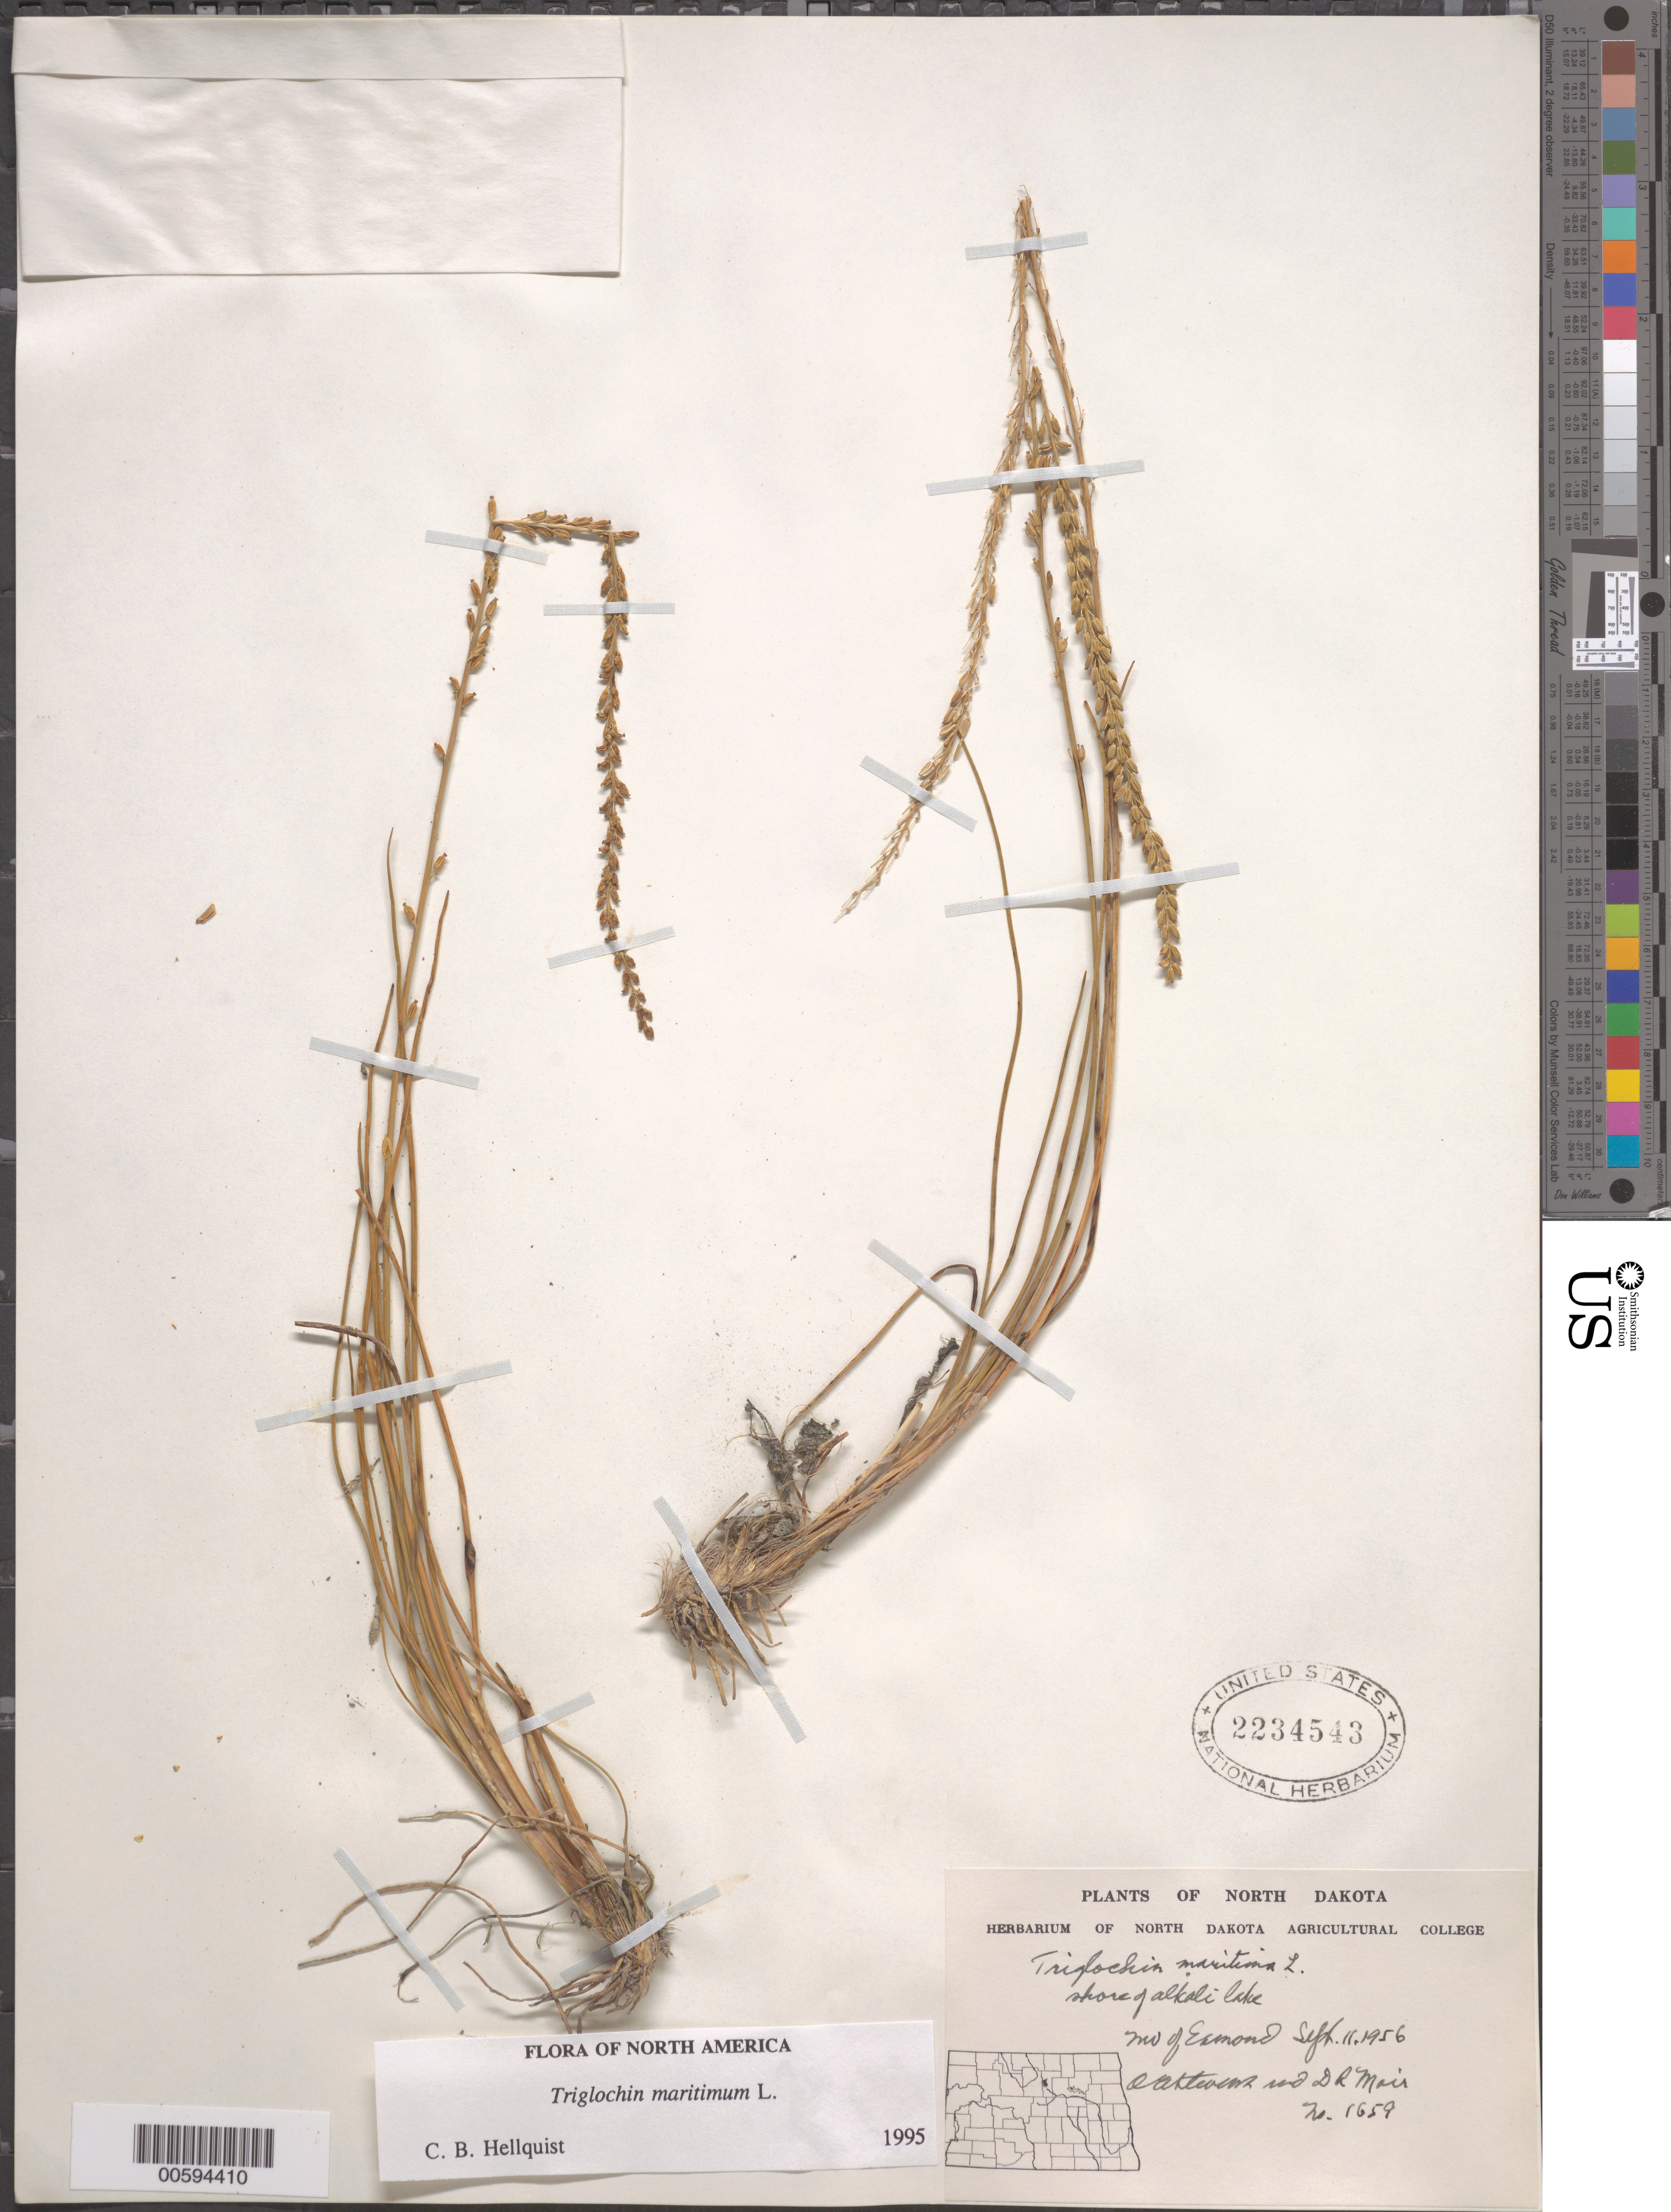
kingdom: Plantae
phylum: Tracheophyta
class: Liliopsida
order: Alismatales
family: Juncaginaceae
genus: Triglochin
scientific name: Triglochin maritima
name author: L.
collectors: D. Moir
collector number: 1659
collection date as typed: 11 Sep 1956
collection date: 1956-09-11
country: United States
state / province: North Dakota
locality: N of Eamond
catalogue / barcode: US 2234543